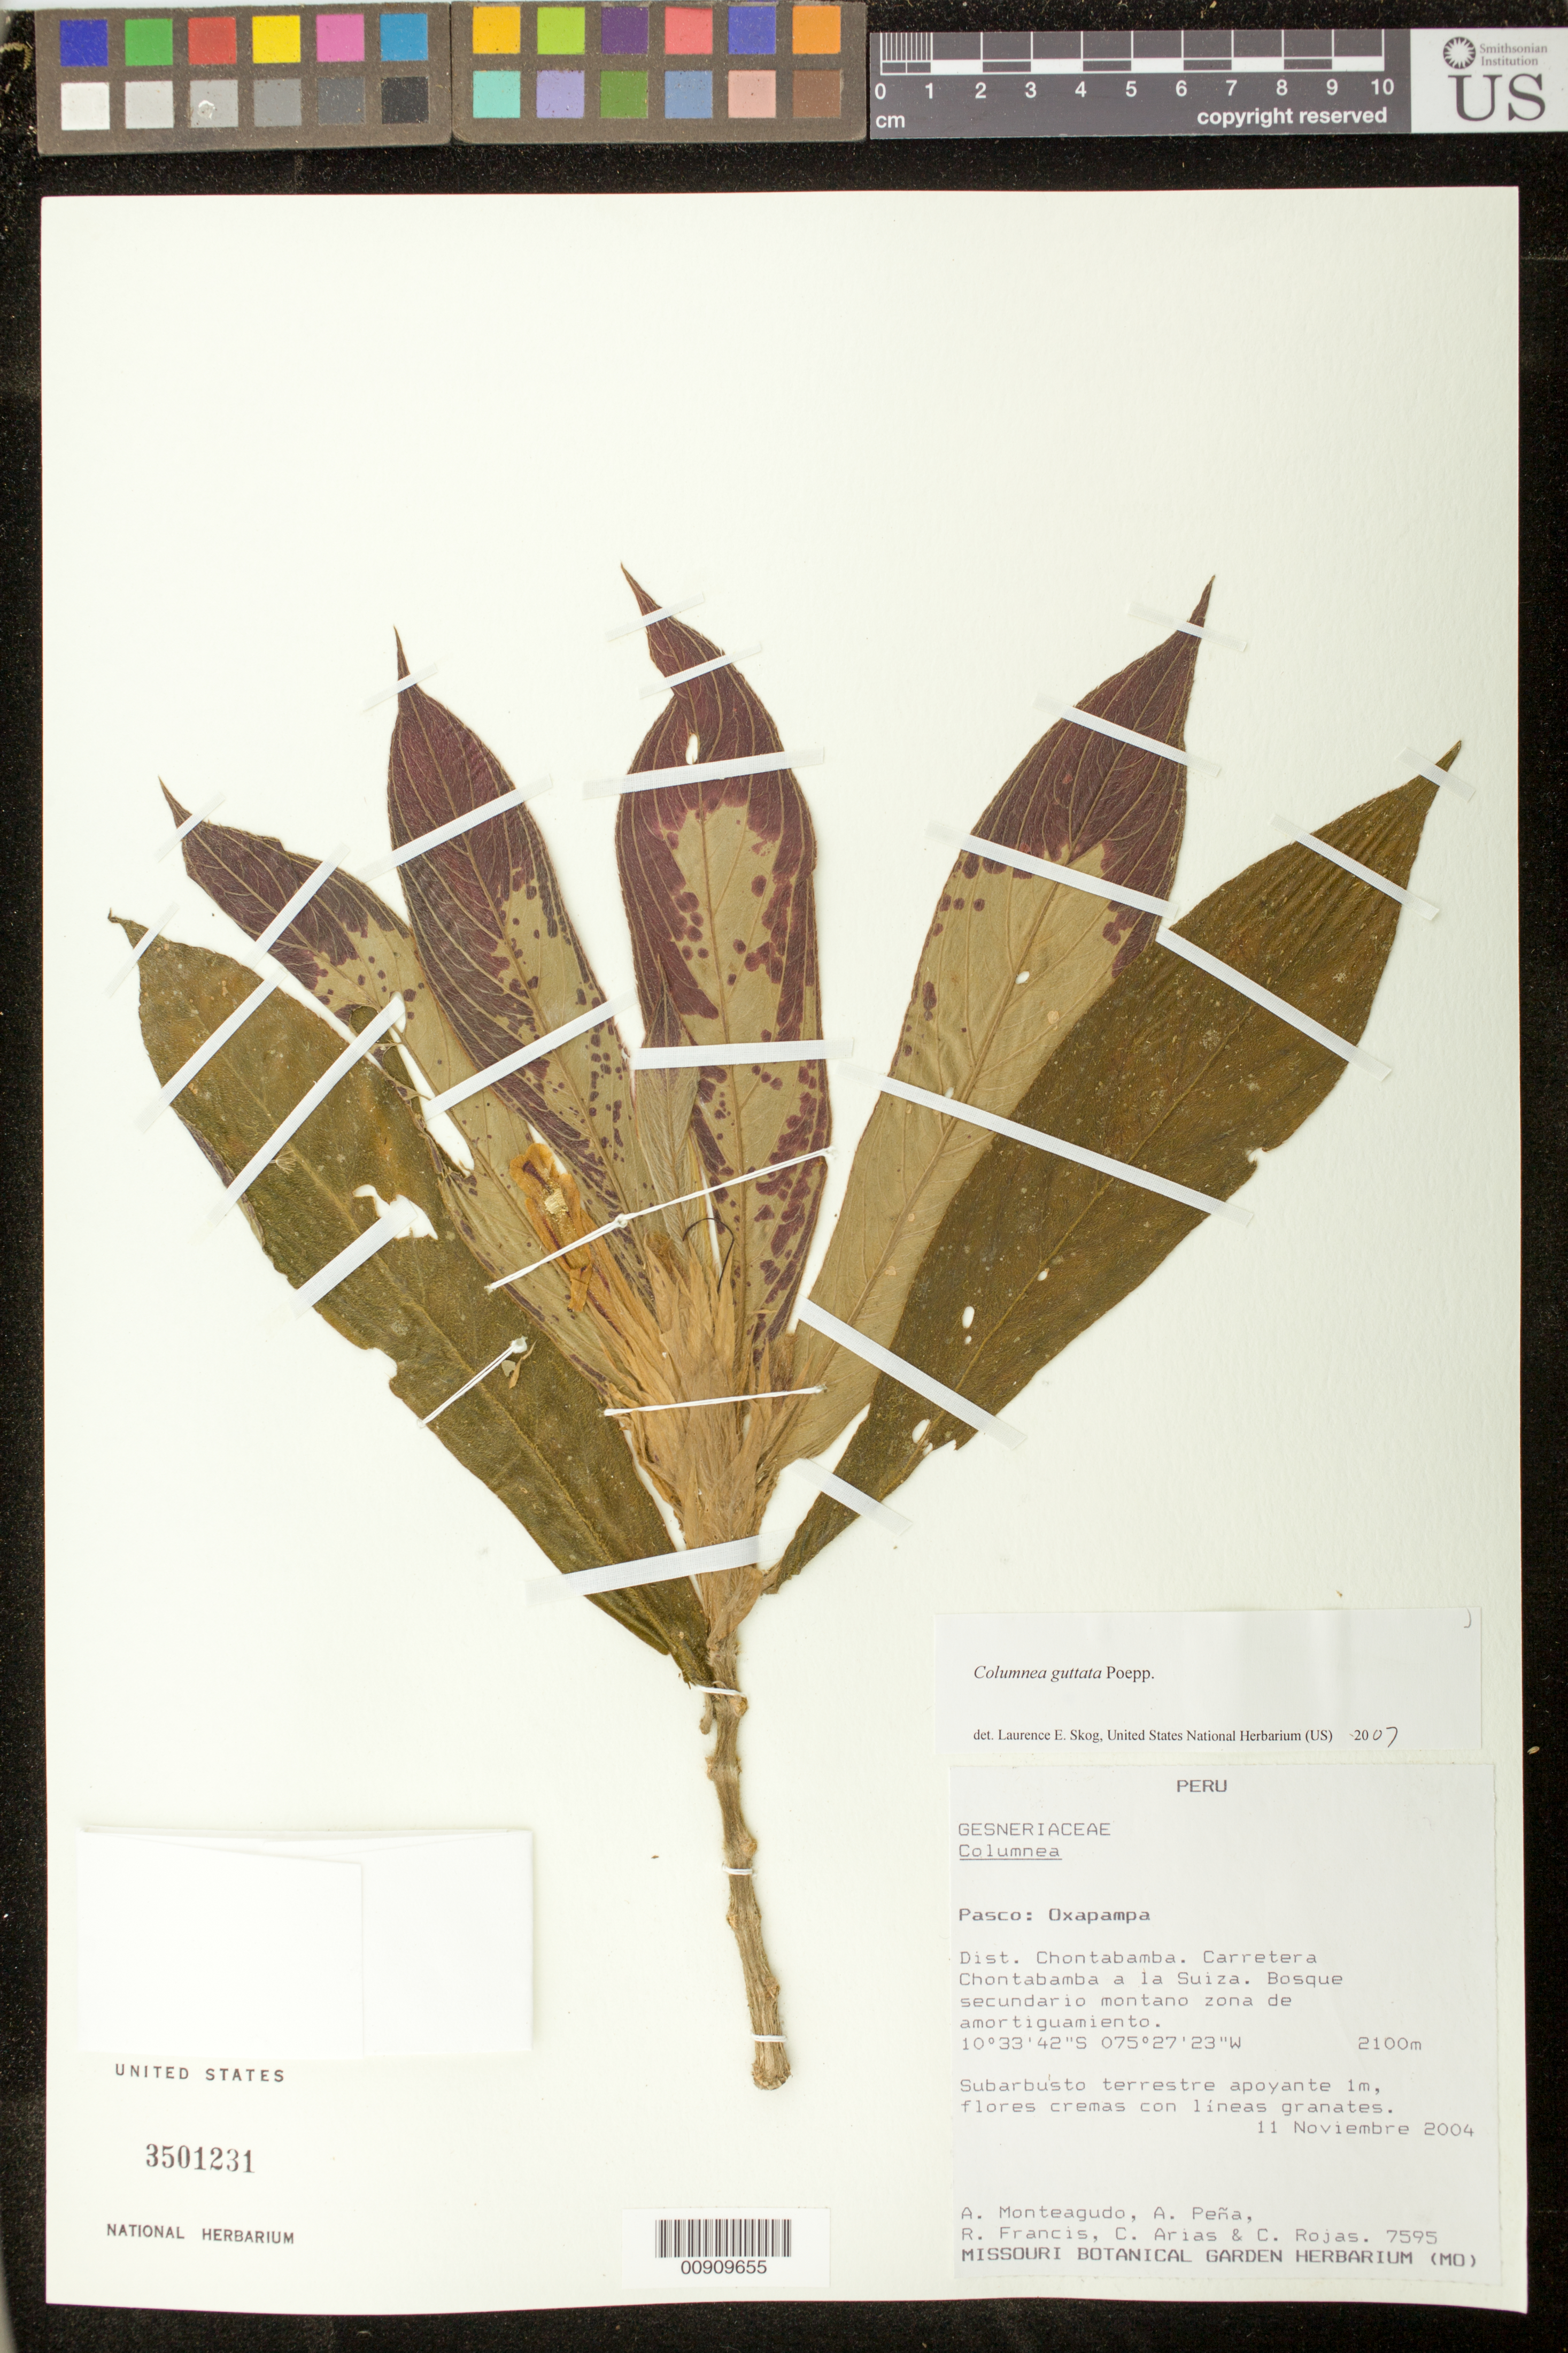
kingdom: Plantae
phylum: Tracheophyta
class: Magnoliopsida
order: Lamiales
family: Gesneriaceae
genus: Columnea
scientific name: Columnea guttata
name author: Poepp.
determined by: Skog, Laurence E.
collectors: A. Monteagudo & et al.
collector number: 7595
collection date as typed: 11 Nov 2004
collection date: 2004-11-11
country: Peru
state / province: Pasco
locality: Pasco: Oxapampa. Dist. Chontabamba. Carretera Chontabamba a la Suiza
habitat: Bosque secundario montano zona de amortiguamiento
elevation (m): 2100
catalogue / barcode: US 3501231